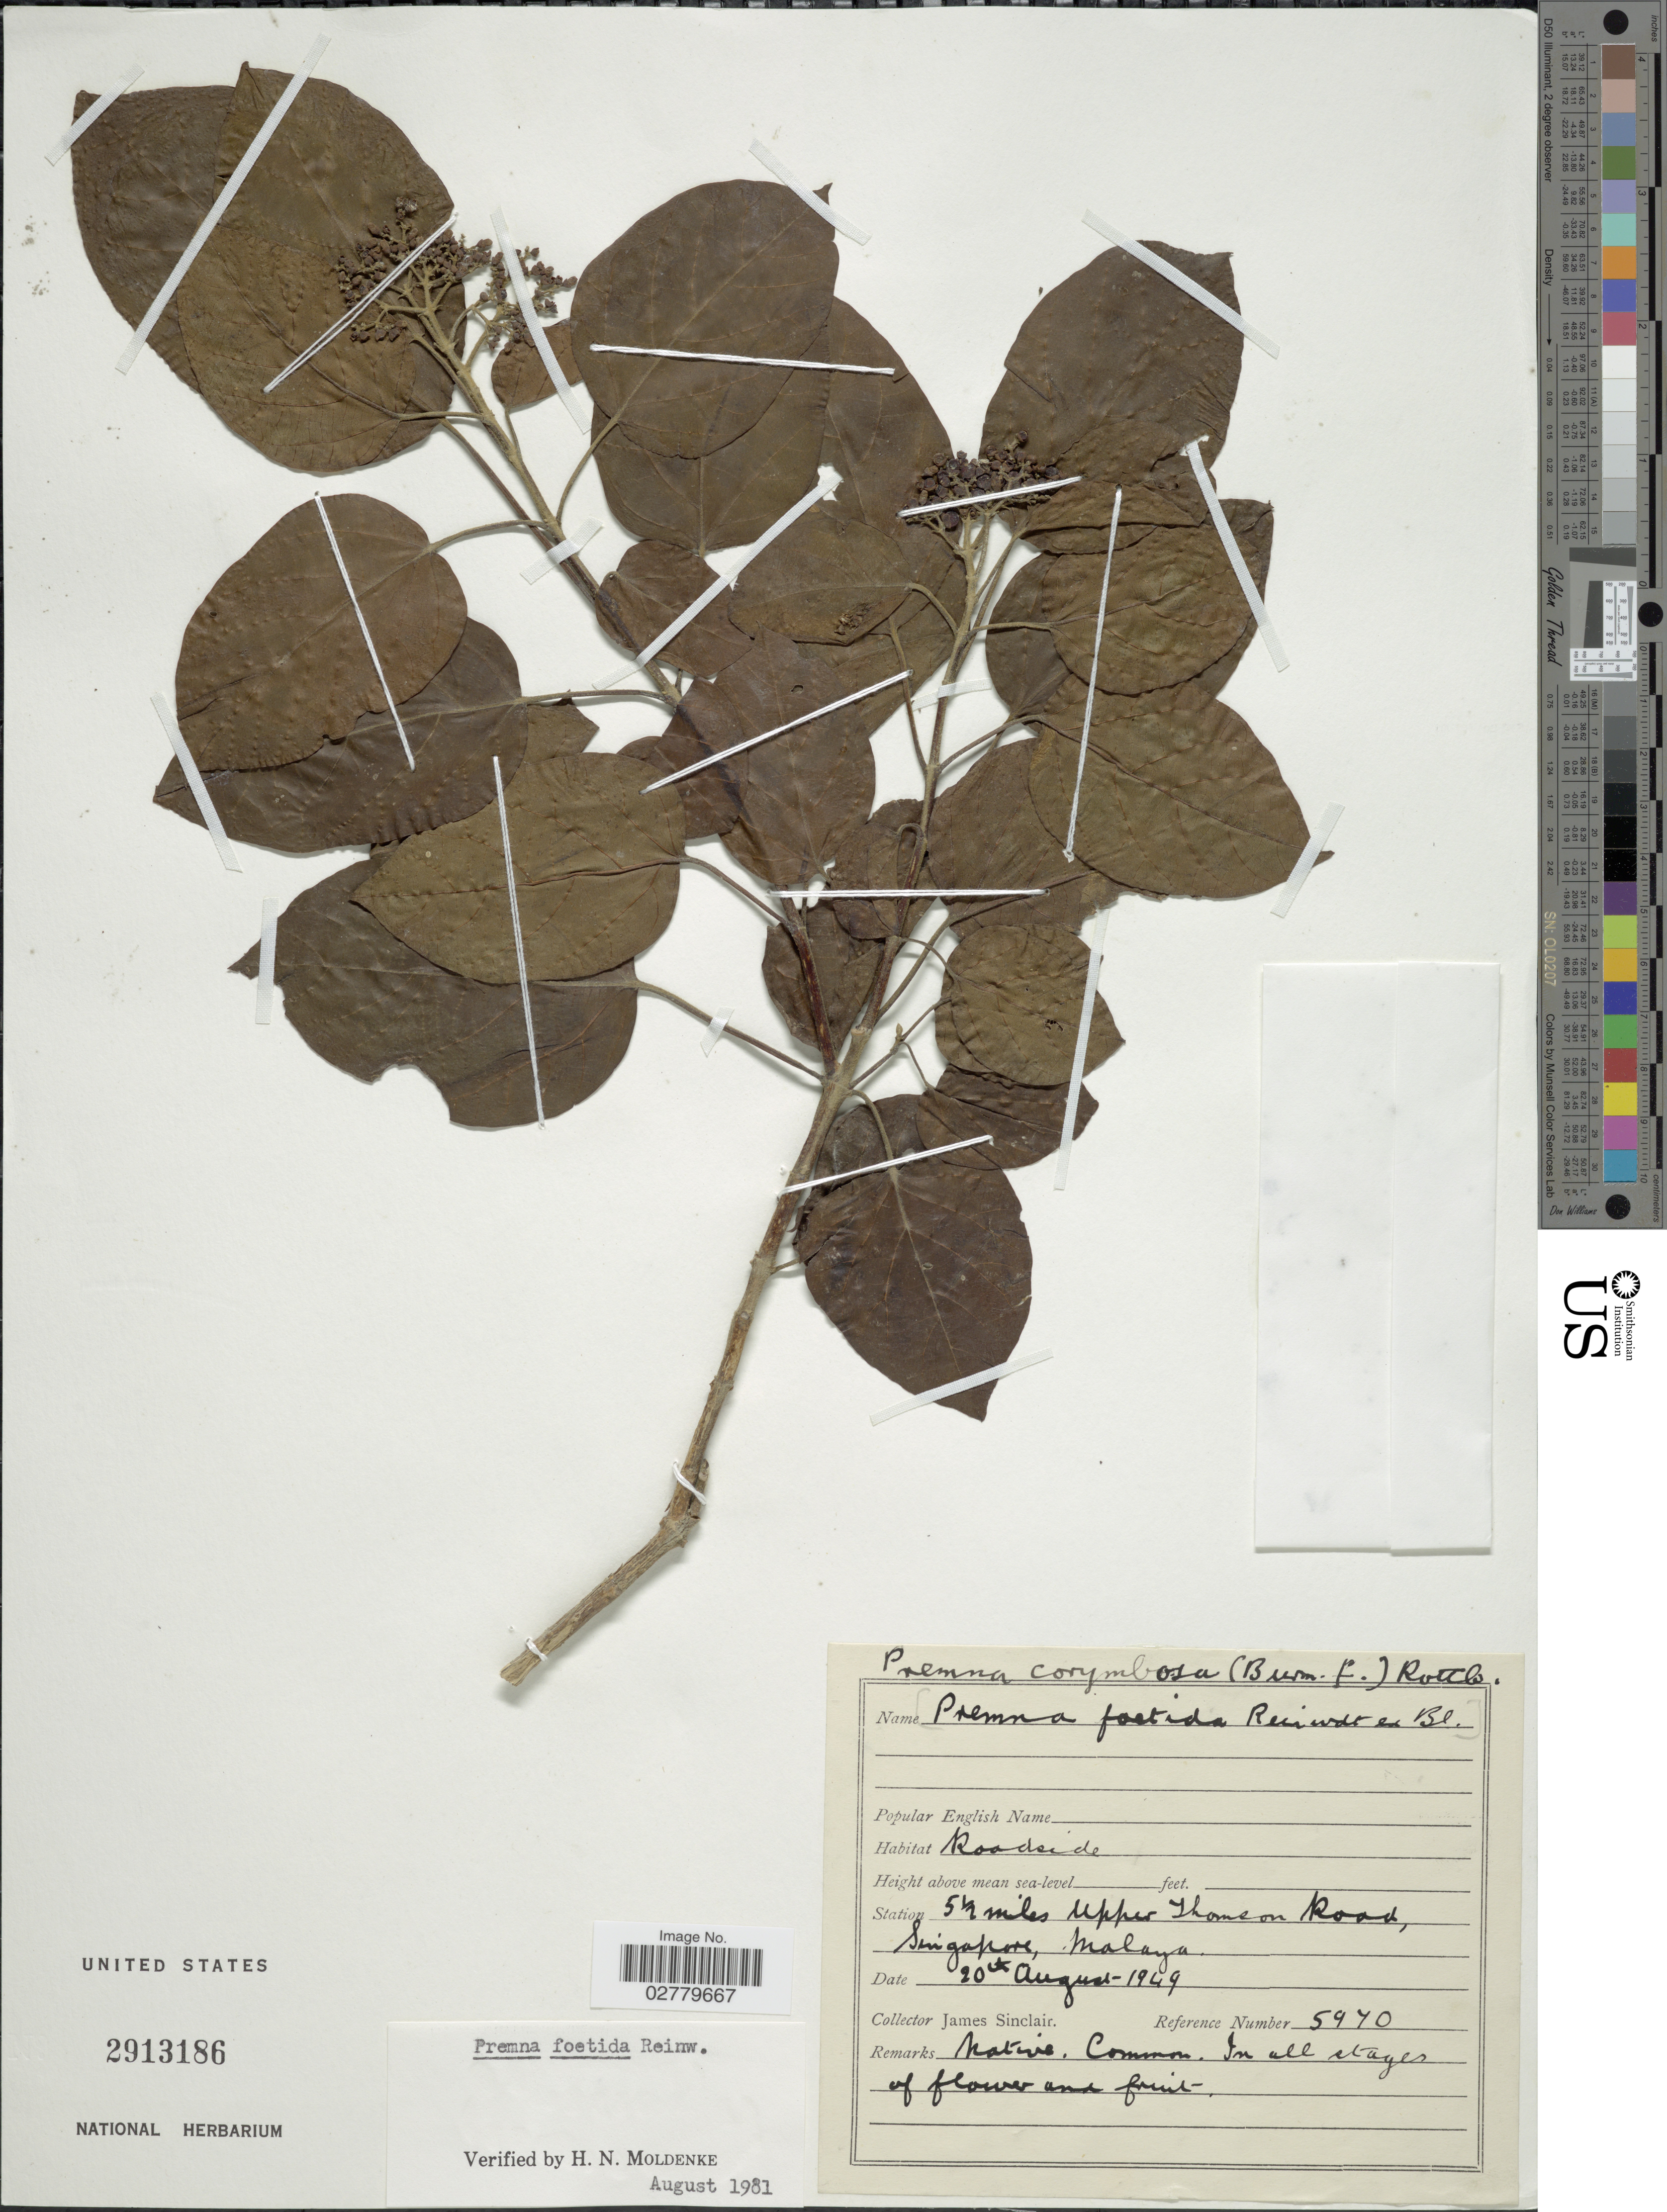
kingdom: Plantae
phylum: Tracheophyta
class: Magnoliopsida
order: Lamiales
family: Lamiaceae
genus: Premna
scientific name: Premna foetida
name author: Reinw. ex Blume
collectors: J. Sinclair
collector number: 5970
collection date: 1949-08-20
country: Singapore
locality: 51/2 miles upper Thomson Road, Malaya.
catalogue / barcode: US 2913186